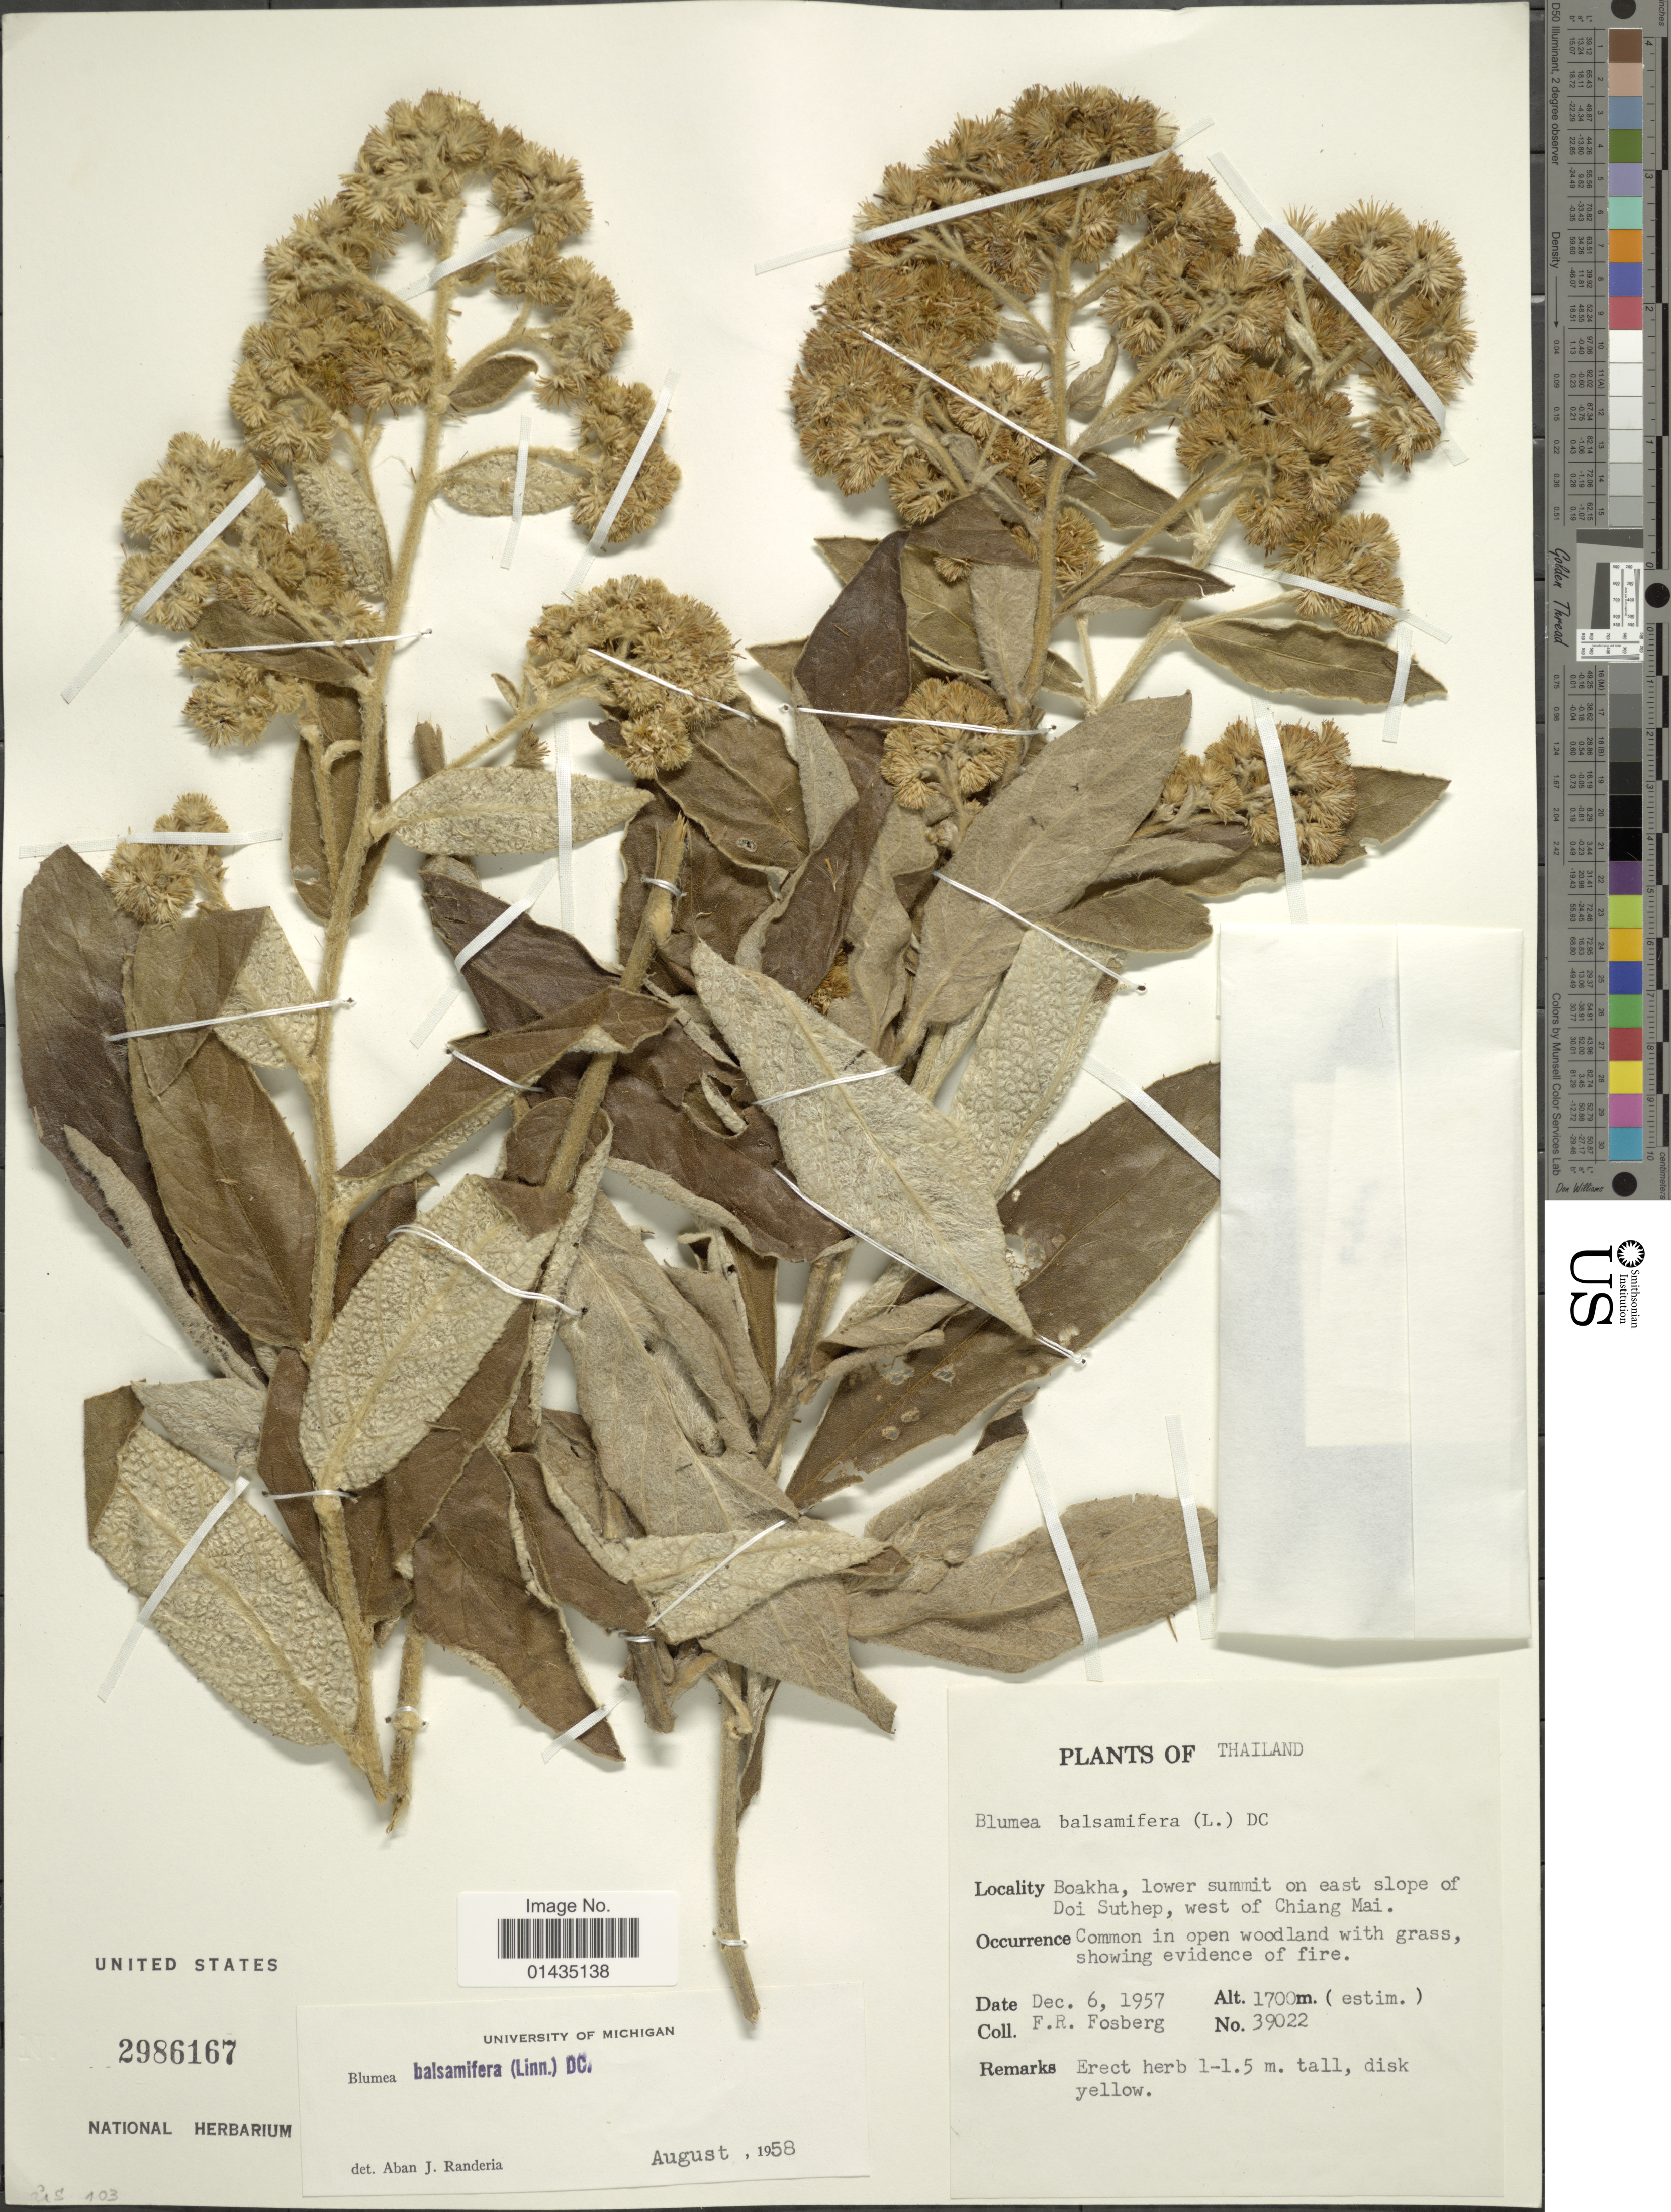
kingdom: Plantae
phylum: Tracheophyta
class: Magnoliopsida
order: Asterales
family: Asteraceae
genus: Blumea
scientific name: Blumea balsamifera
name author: (L.) DC.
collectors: F. R. Fosberg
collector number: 39022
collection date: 1957-12-06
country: Thailand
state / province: Chiang Mai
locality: Boakha, lower summit on east slope of Doi Suthep, west of Chiang Mai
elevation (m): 1700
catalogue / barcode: US 2986167